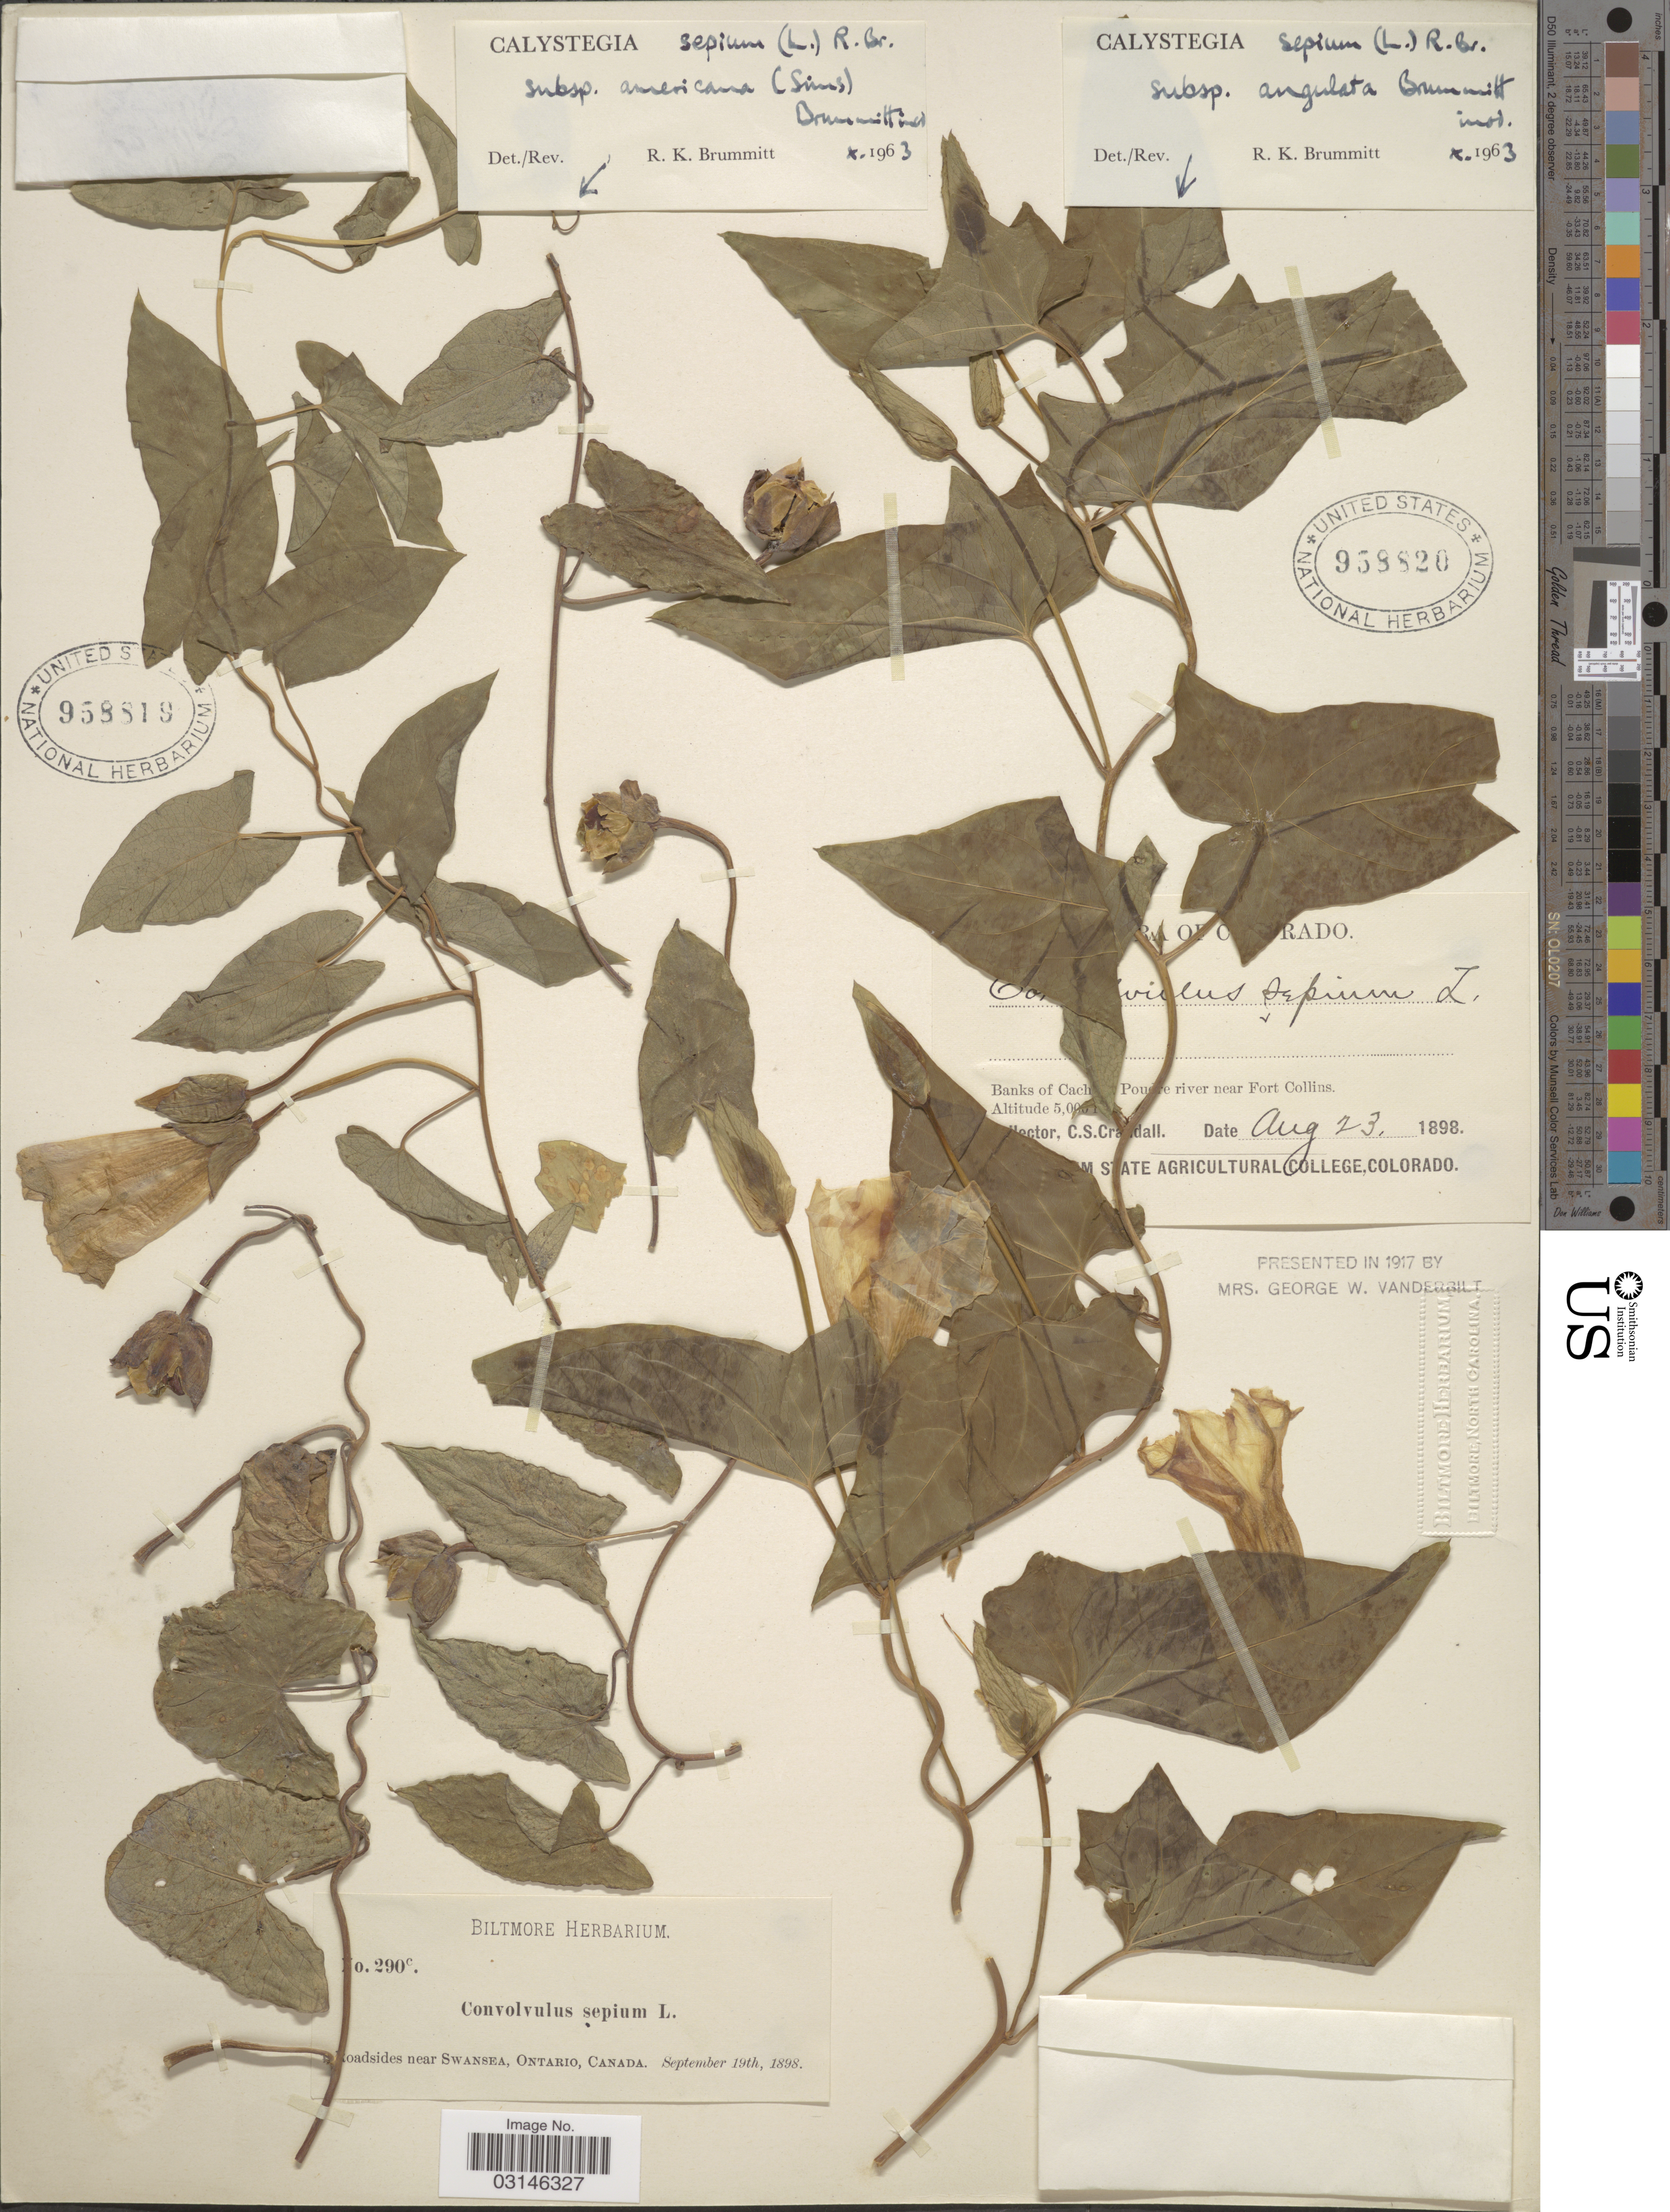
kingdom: Plantae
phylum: Tracheophyta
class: Magnoliopsida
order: Solanales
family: Convolvulaceae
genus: Calystegia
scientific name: Calystegia sepium subsp. americana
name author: (Sims) Brummitt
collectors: C. Crandall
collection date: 1898-08-23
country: United States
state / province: Colorado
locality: Banks of Cache la Poudre river near Fort Collins.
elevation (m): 1524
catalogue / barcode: US 958820-2